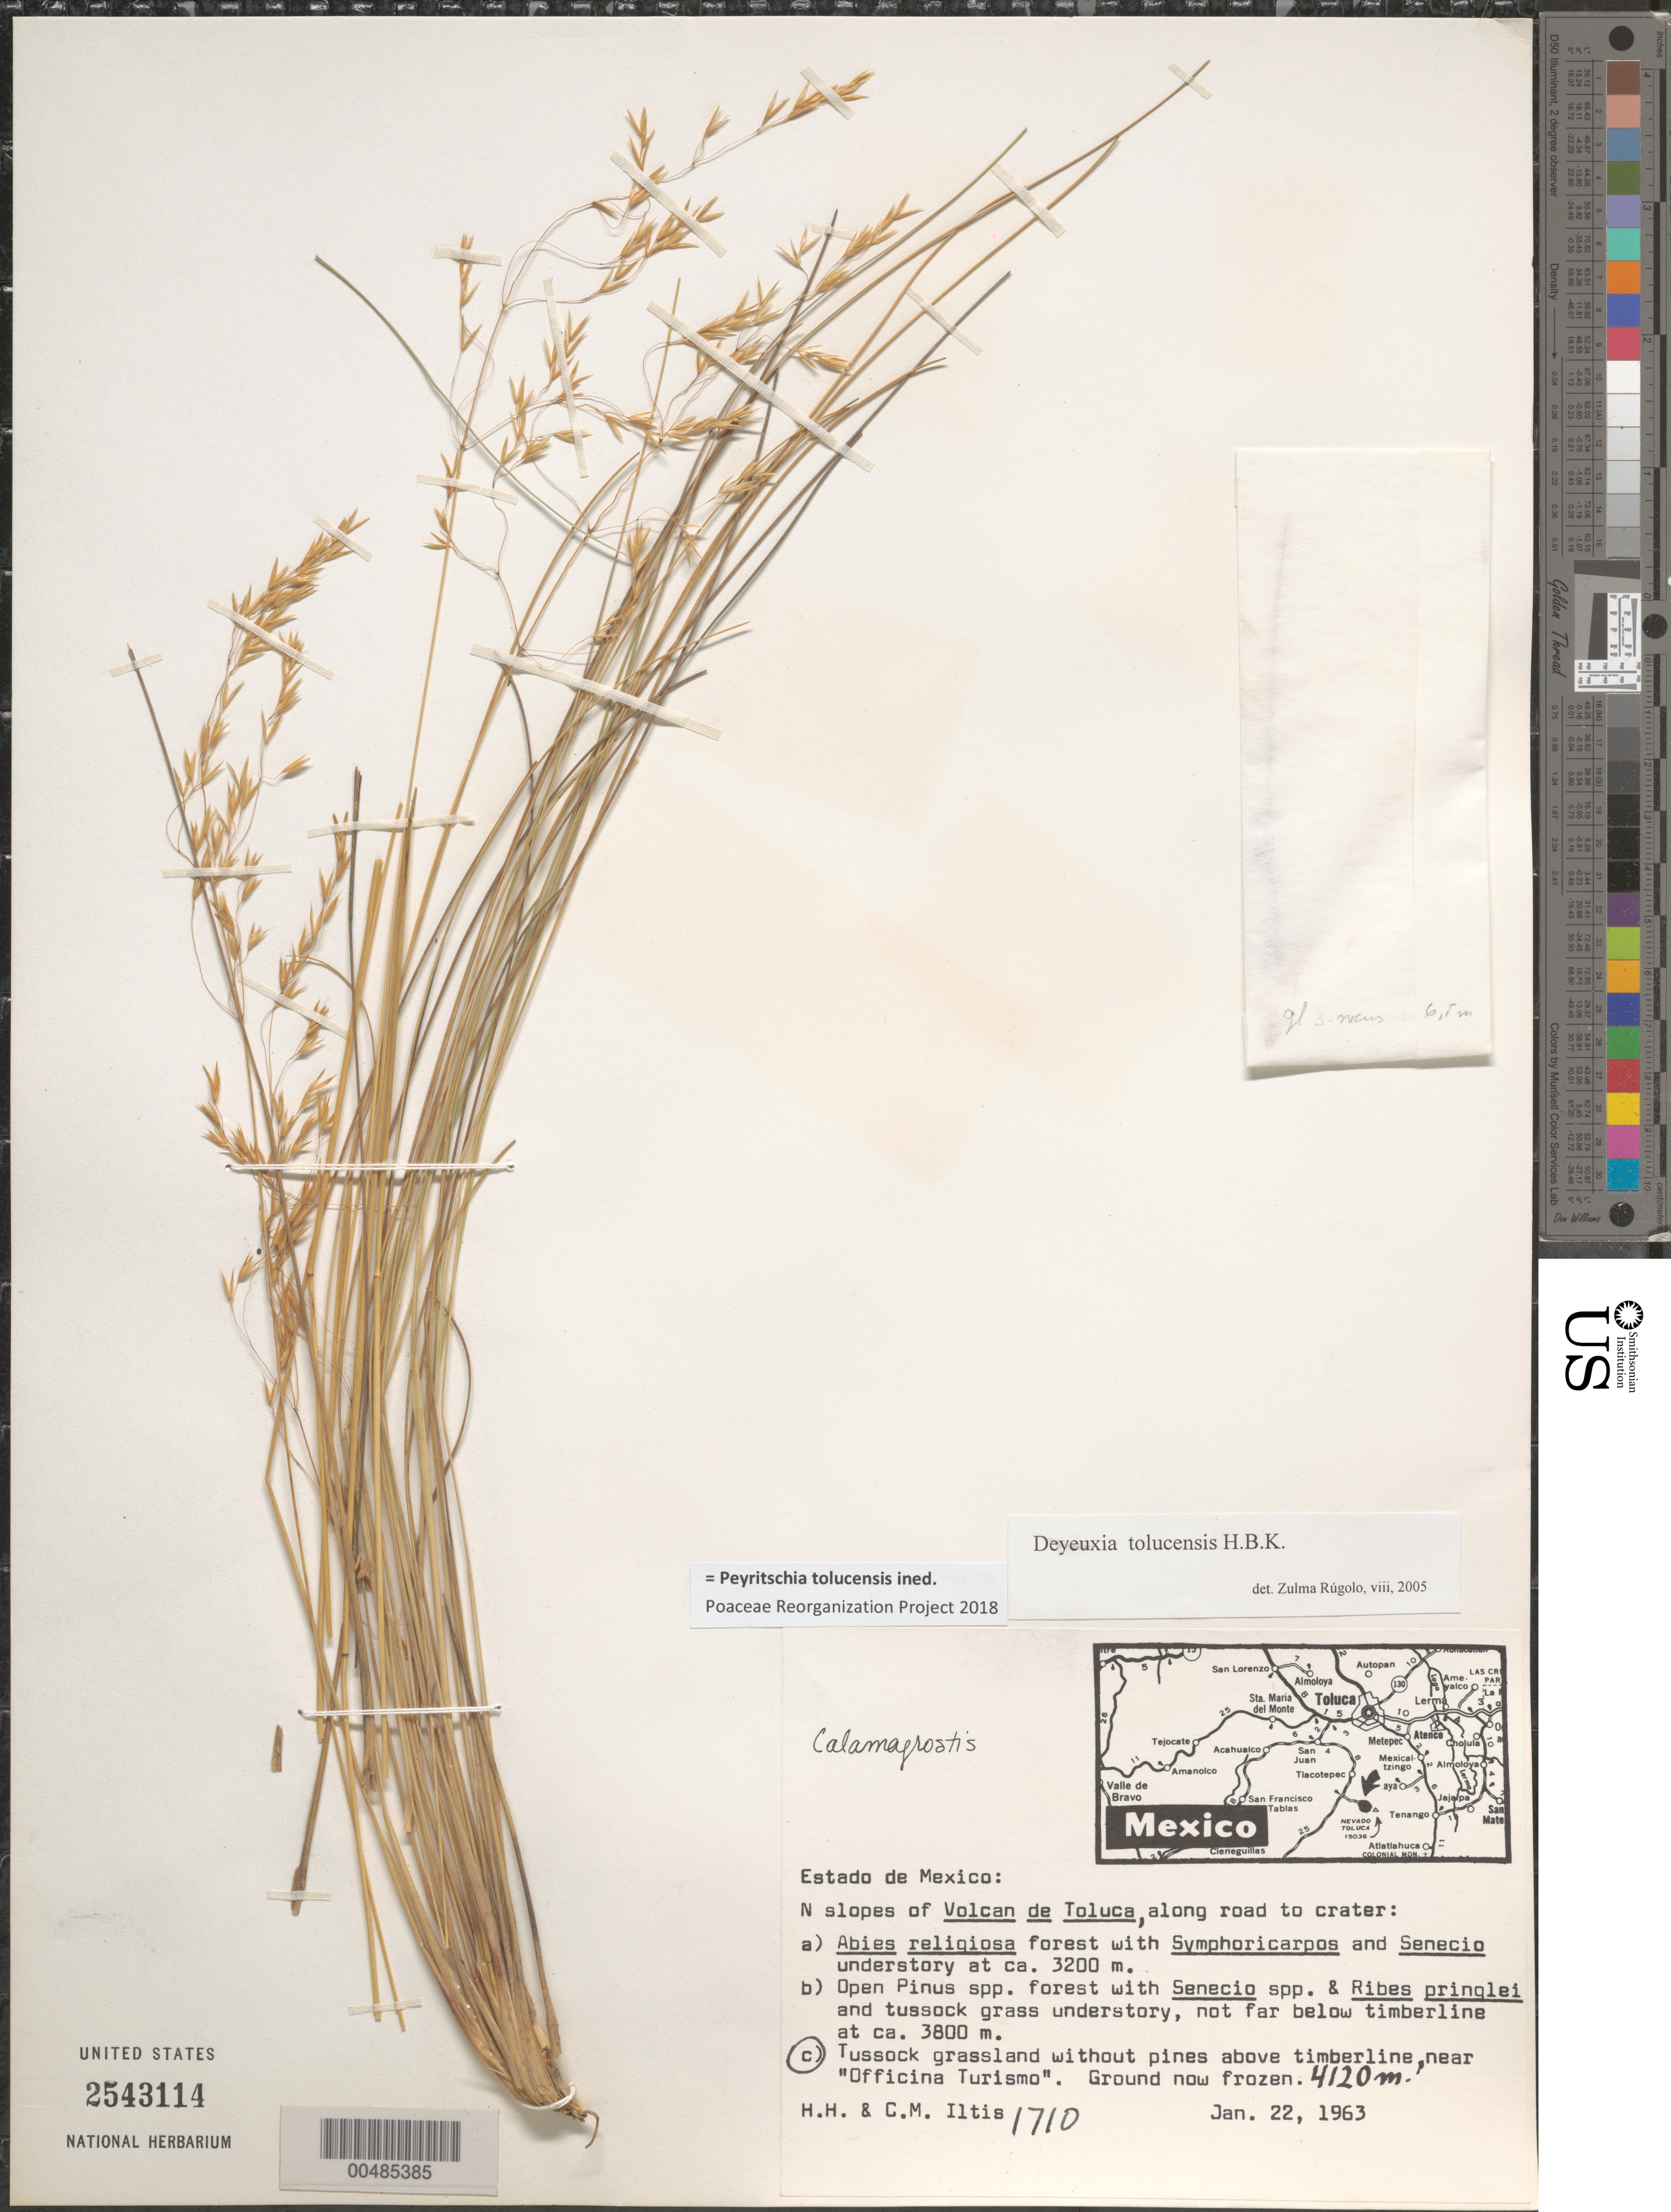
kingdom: Plantae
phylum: Tracheophyta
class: Liliopsida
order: Poales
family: Poaceae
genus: Peyritschia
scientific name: Peyritschia tolucensis ined.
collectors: H. H. Iltis & C. M Iltis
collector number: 1710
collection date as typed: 22 Jan 1963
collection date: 1963-01-22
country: Mexico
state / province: México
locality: N slopes of Volcan de Toluca, near Officina Turismo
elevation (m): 4120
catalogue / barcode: US 2543114